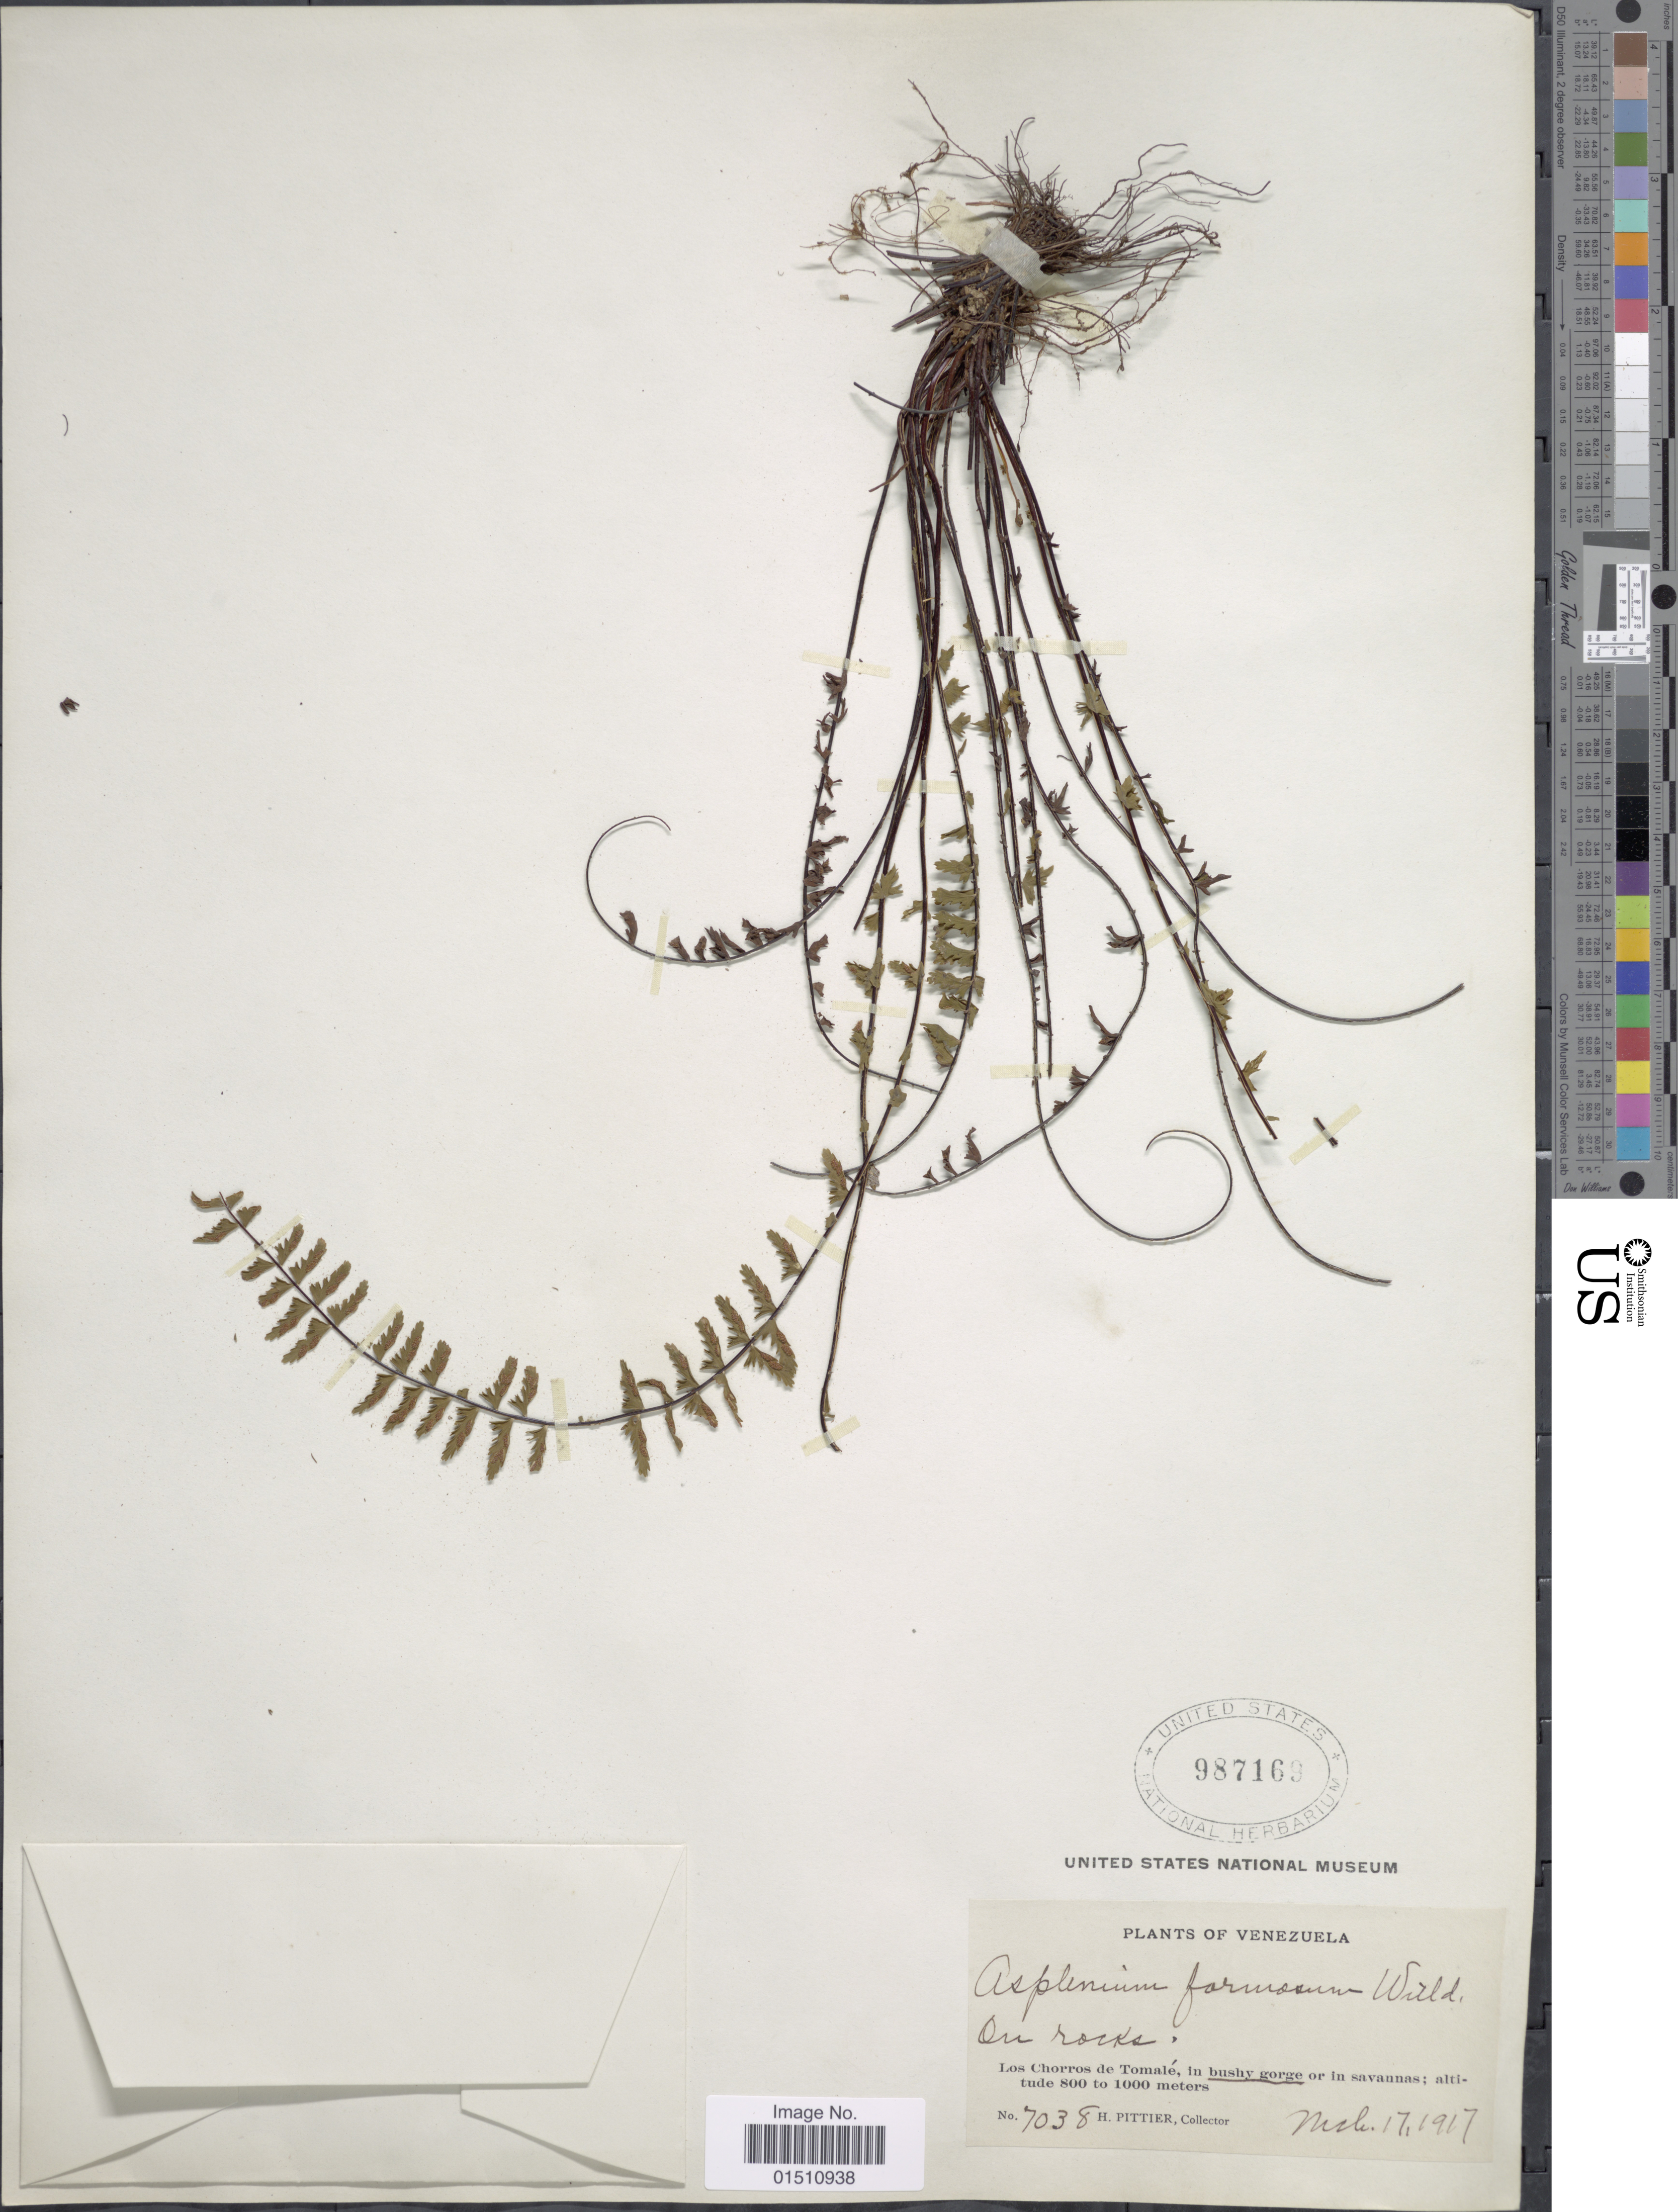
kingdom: Plantae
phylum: Tracheophyta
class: Polypodiopsida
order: Polypodiales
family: Aspleniaceae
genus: Asplenium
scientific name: Asplenium formosum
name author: Willd.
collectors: H. F. Pittier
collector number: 7038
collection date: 1917-03-17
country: Venezuela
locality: Venezuela, Los Chorros de Tomalé, in bushy grove or in savannas.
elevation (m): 800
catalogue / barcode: US 987169